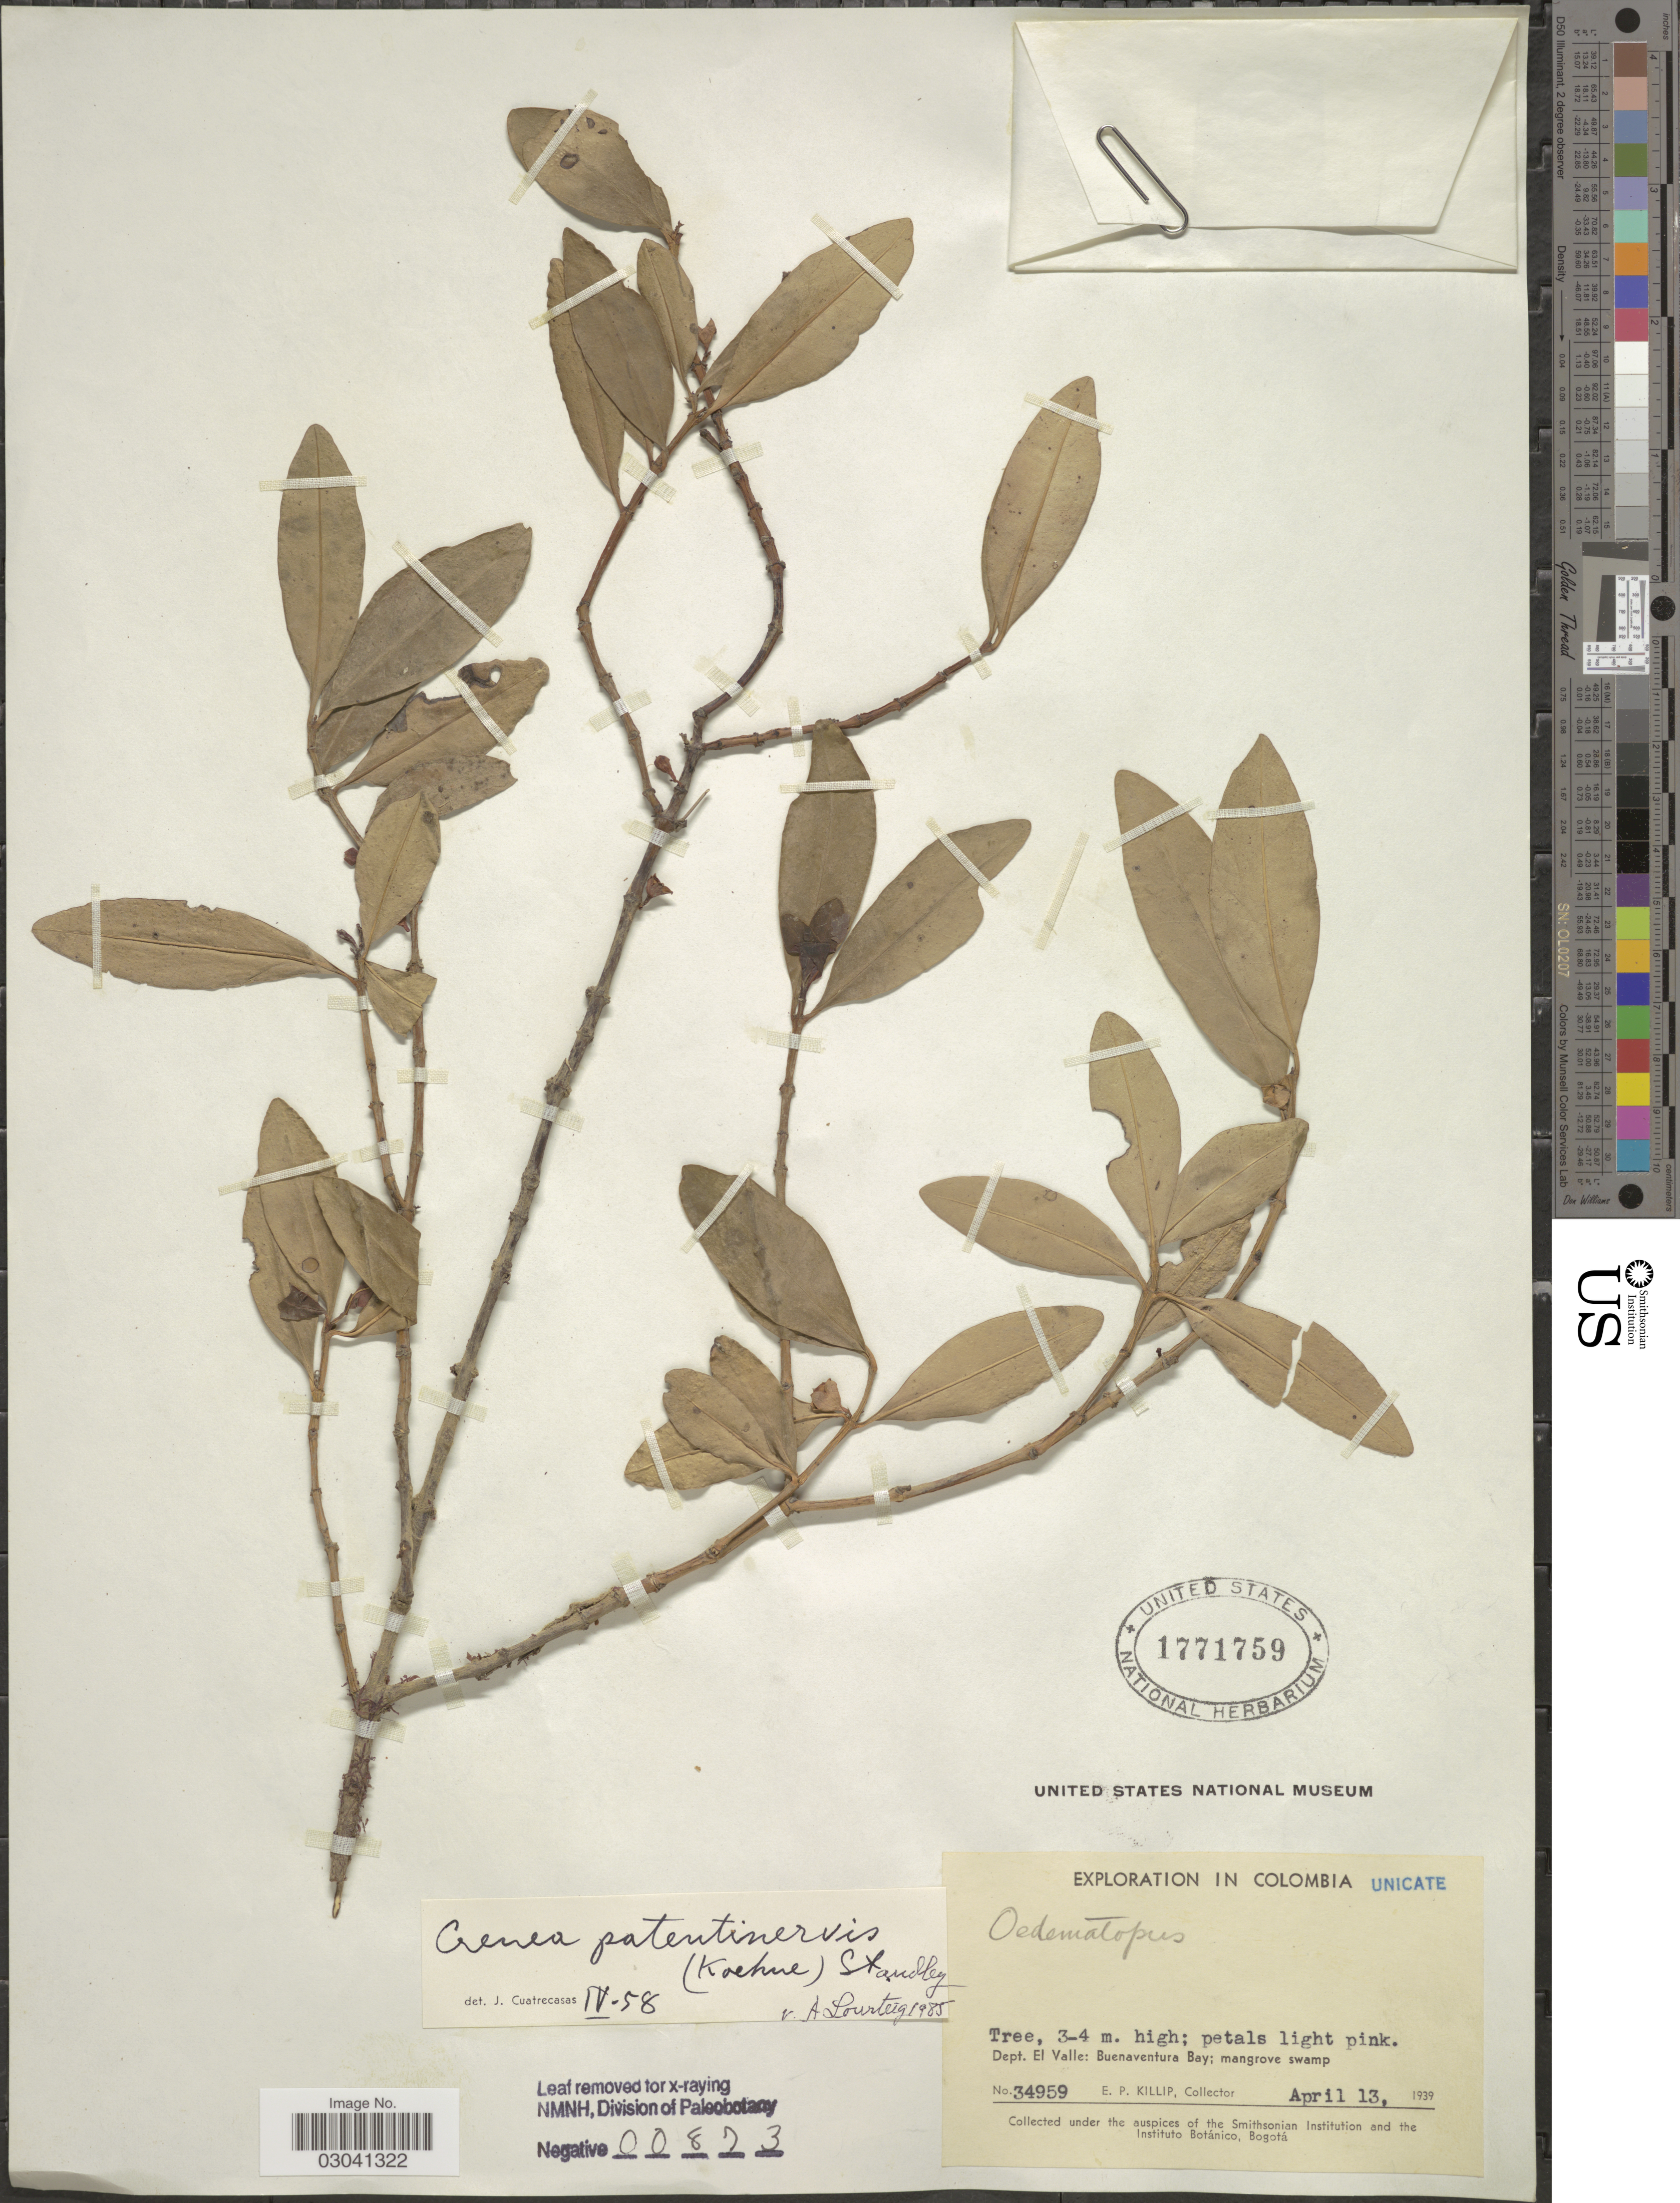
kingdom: Plantae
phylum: Tracheophyta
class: Magnoliopsida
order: Myrtales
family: Lythraceae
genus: Ammannia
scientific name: Ammannia patentinervius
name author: (Koehne) S.A. Graham et al.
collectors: E. P. Killip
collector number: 34959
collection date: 1939-04-13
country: Colombia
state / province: Valle del Cauca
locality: Dept. El Valle: Buenaventura Bay.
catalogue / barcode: US 1771759